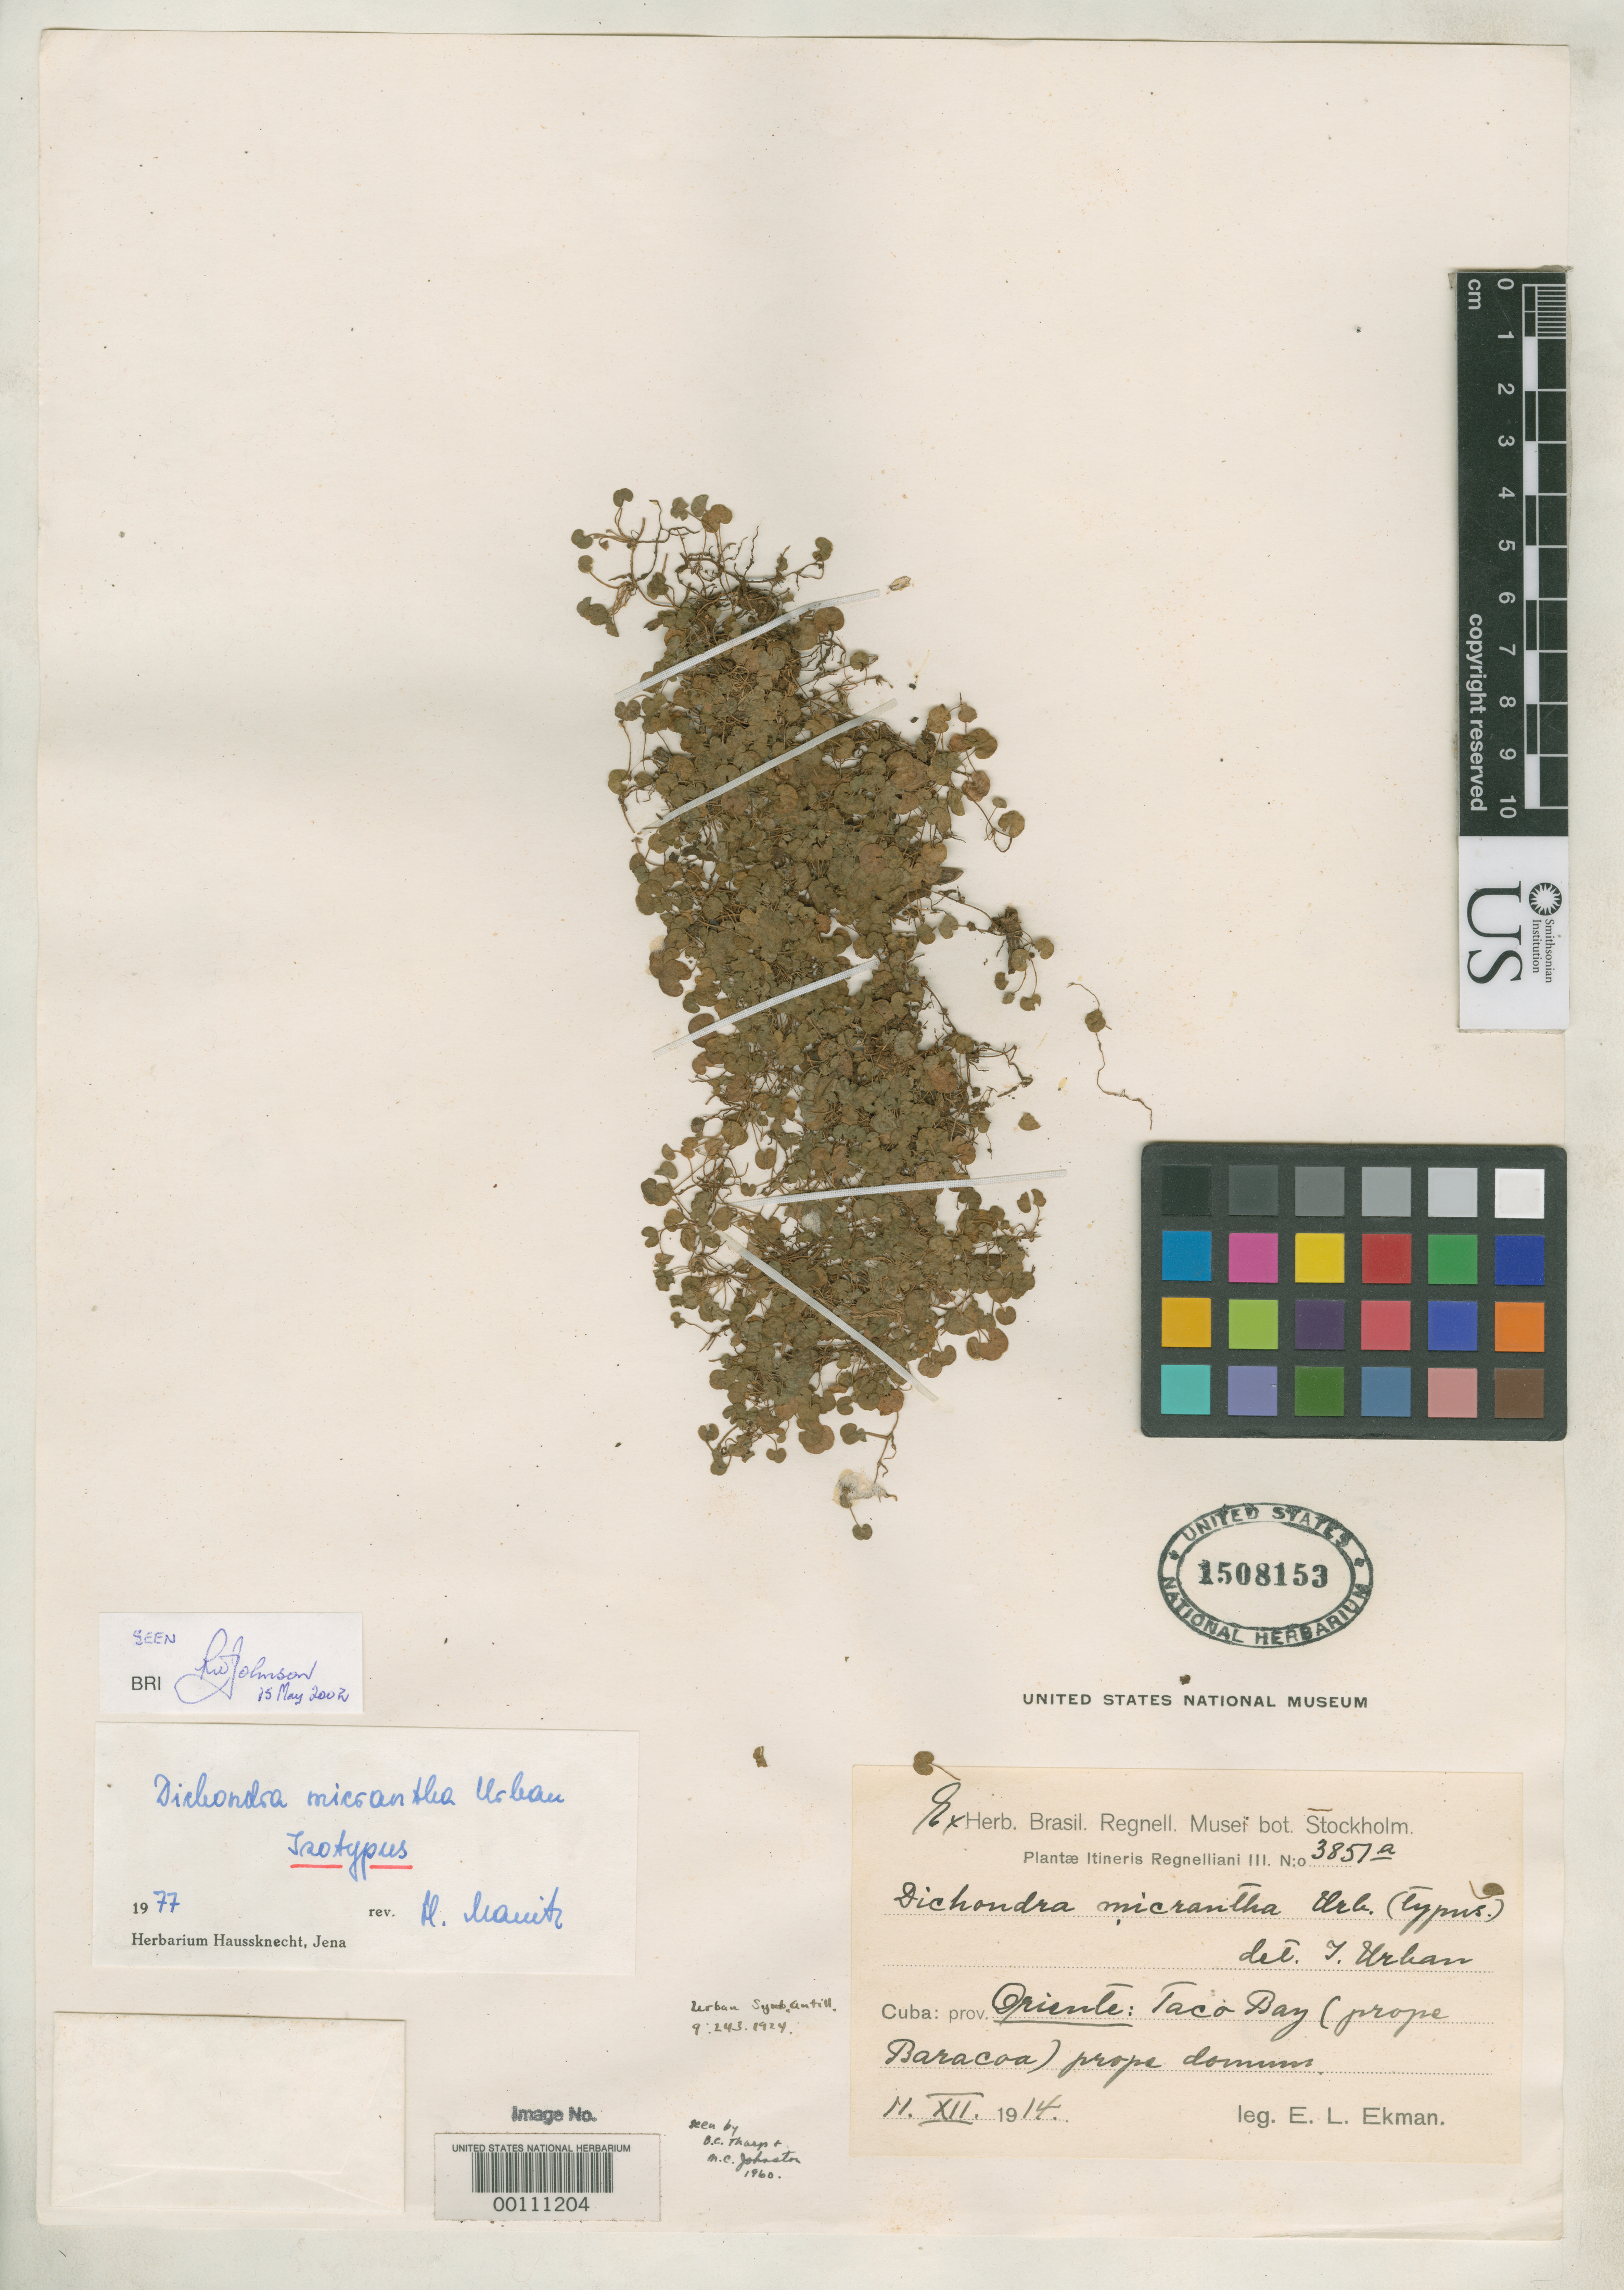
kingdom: Plantae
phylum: Tracheophyta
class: Magnoliopsida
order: Solanales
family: Convolvulaceae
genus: Dichondra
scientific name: Dichondra micrantha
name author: Urb.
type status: Isotype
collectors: E. L. Ekman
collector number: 3851 a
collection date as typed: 11 Dec 1914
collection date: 1914-12-11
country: Cuba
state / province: Oriente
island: Greater Antilles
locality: Prope Baracoa, Taco.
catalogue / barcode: US 1508153